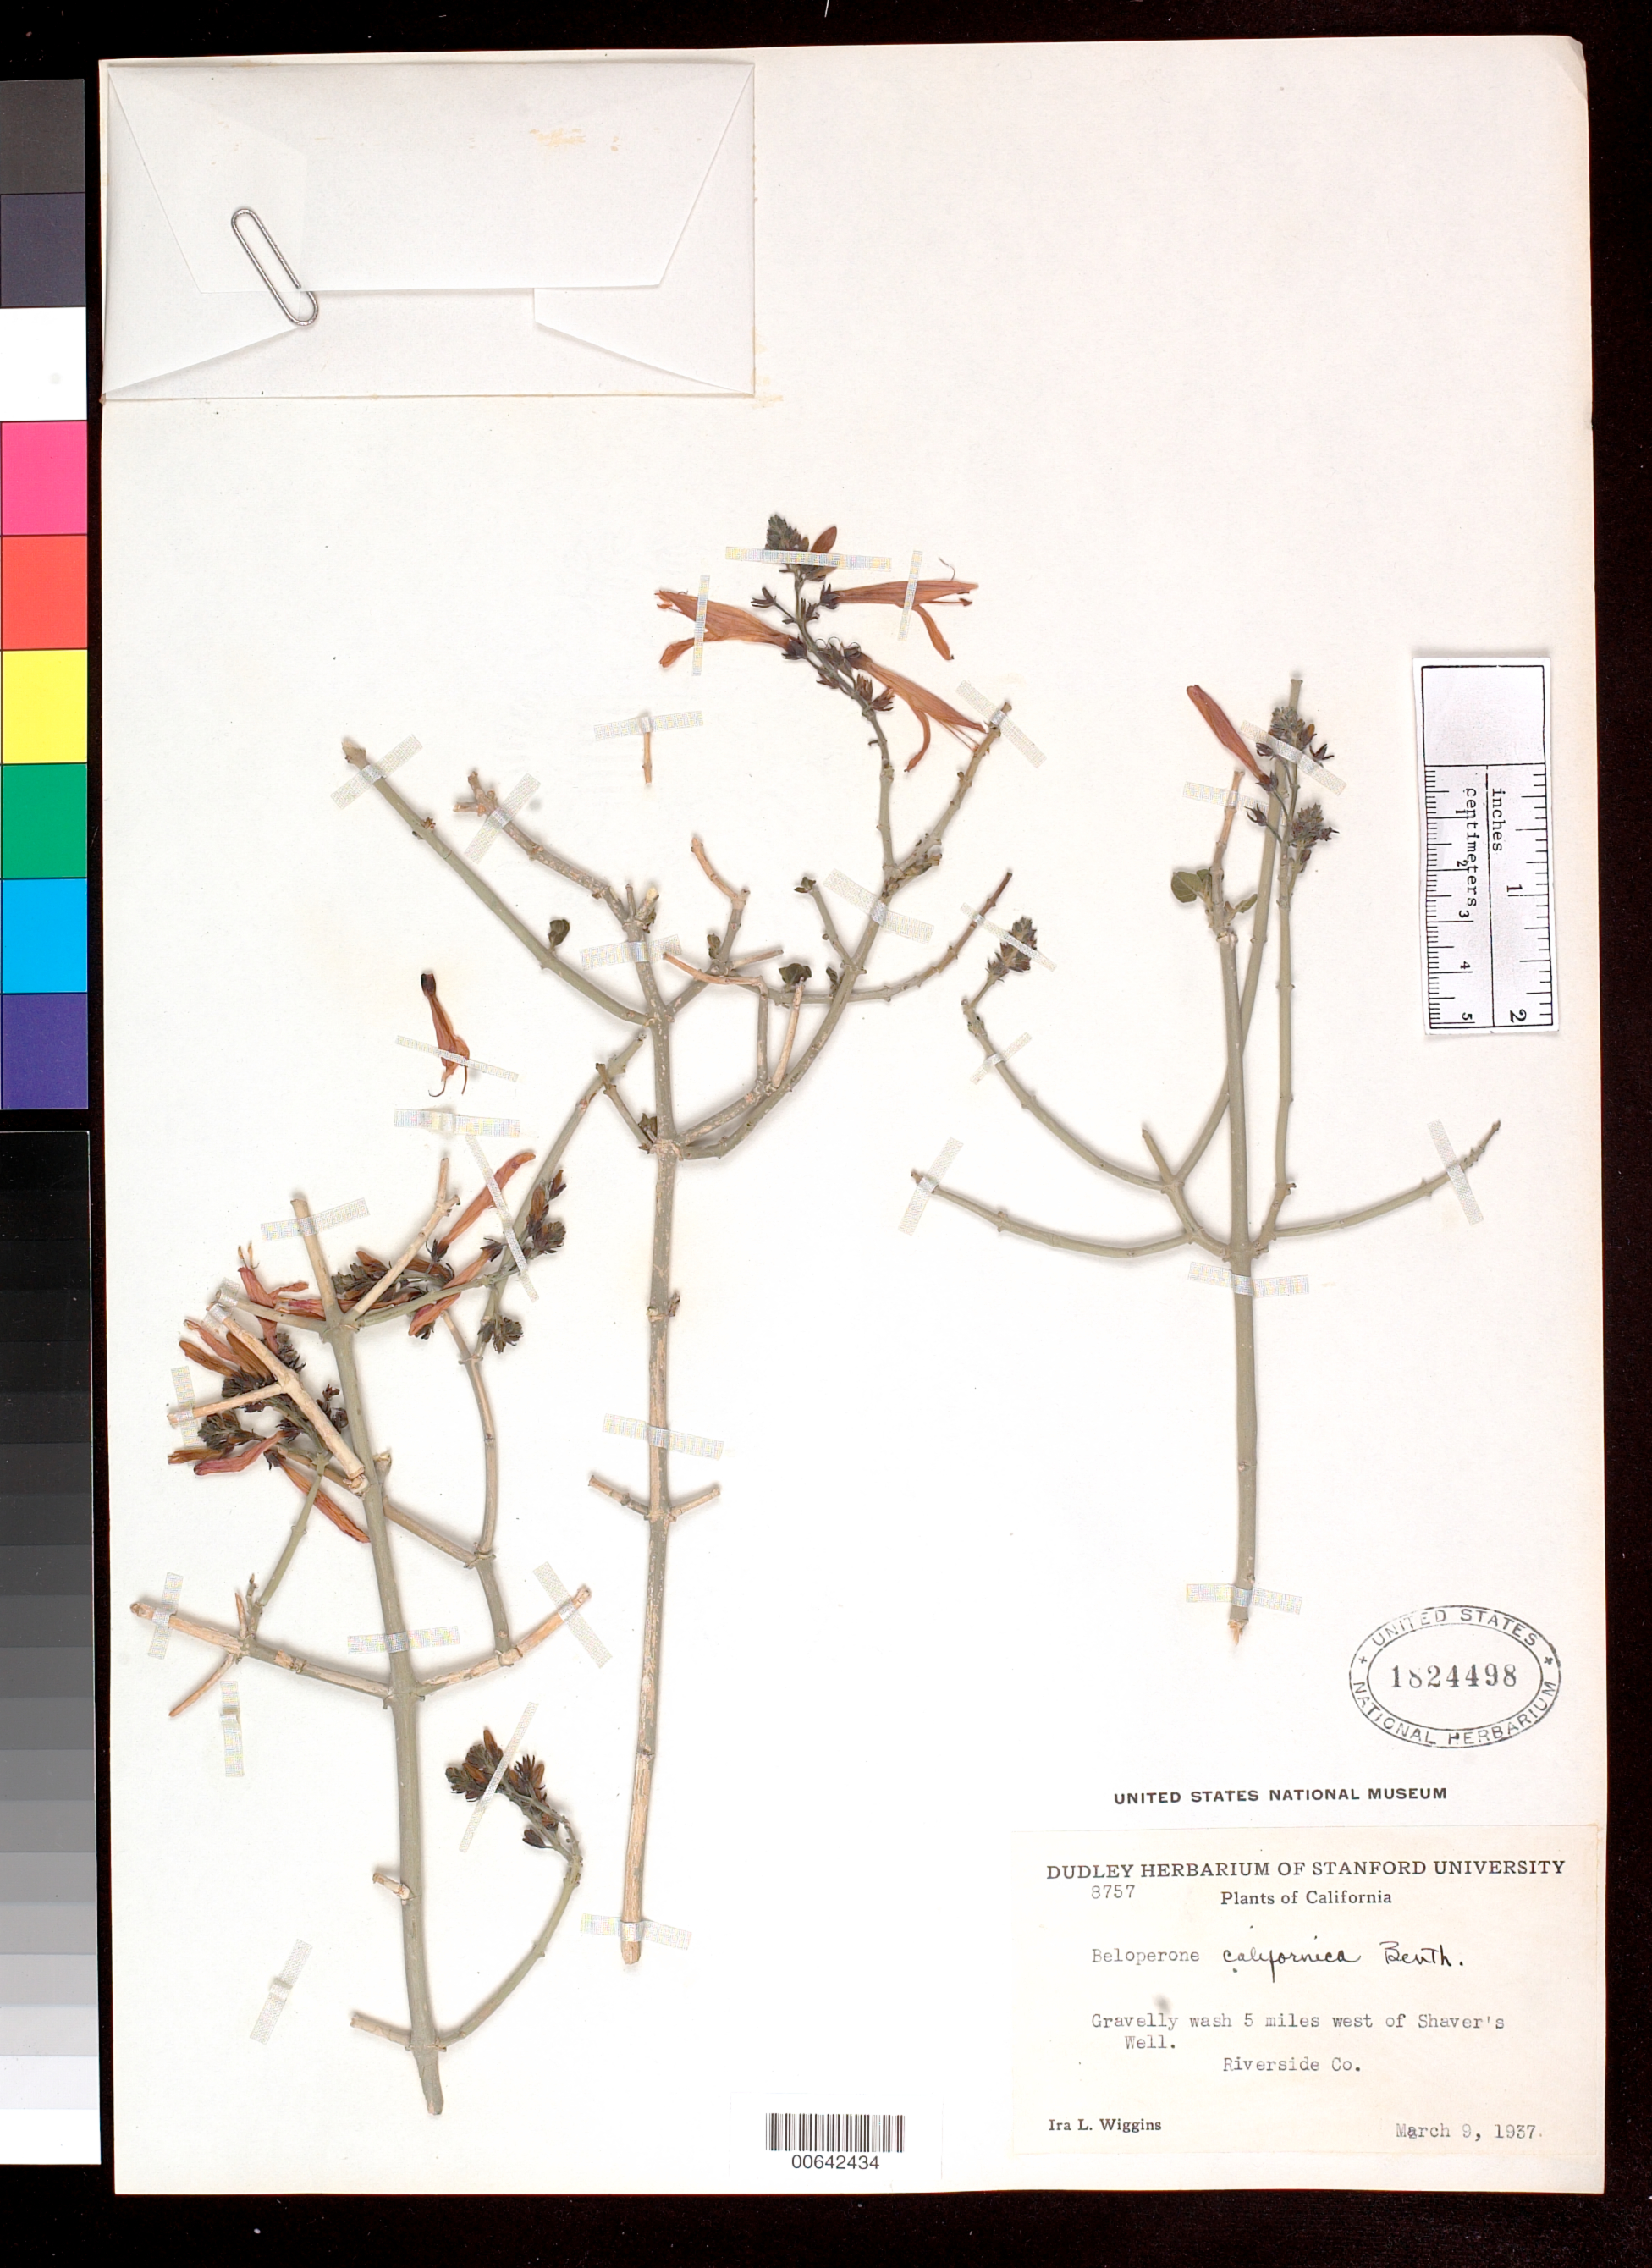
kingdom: Plantae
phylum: Tracheophyta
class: Magnoliopsida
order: Lamiales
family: Acanthaceae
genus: Beloperone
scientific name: Beloperone californica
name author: Benth.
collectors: I. L. Wiggins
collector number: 8757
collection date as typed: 09 Mar 1937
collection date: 1937-03-09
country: United States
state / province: California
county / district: Riverside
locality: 5 miles west of Shaver's Well.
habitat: Gravelly wash.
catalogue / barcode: US 1824498